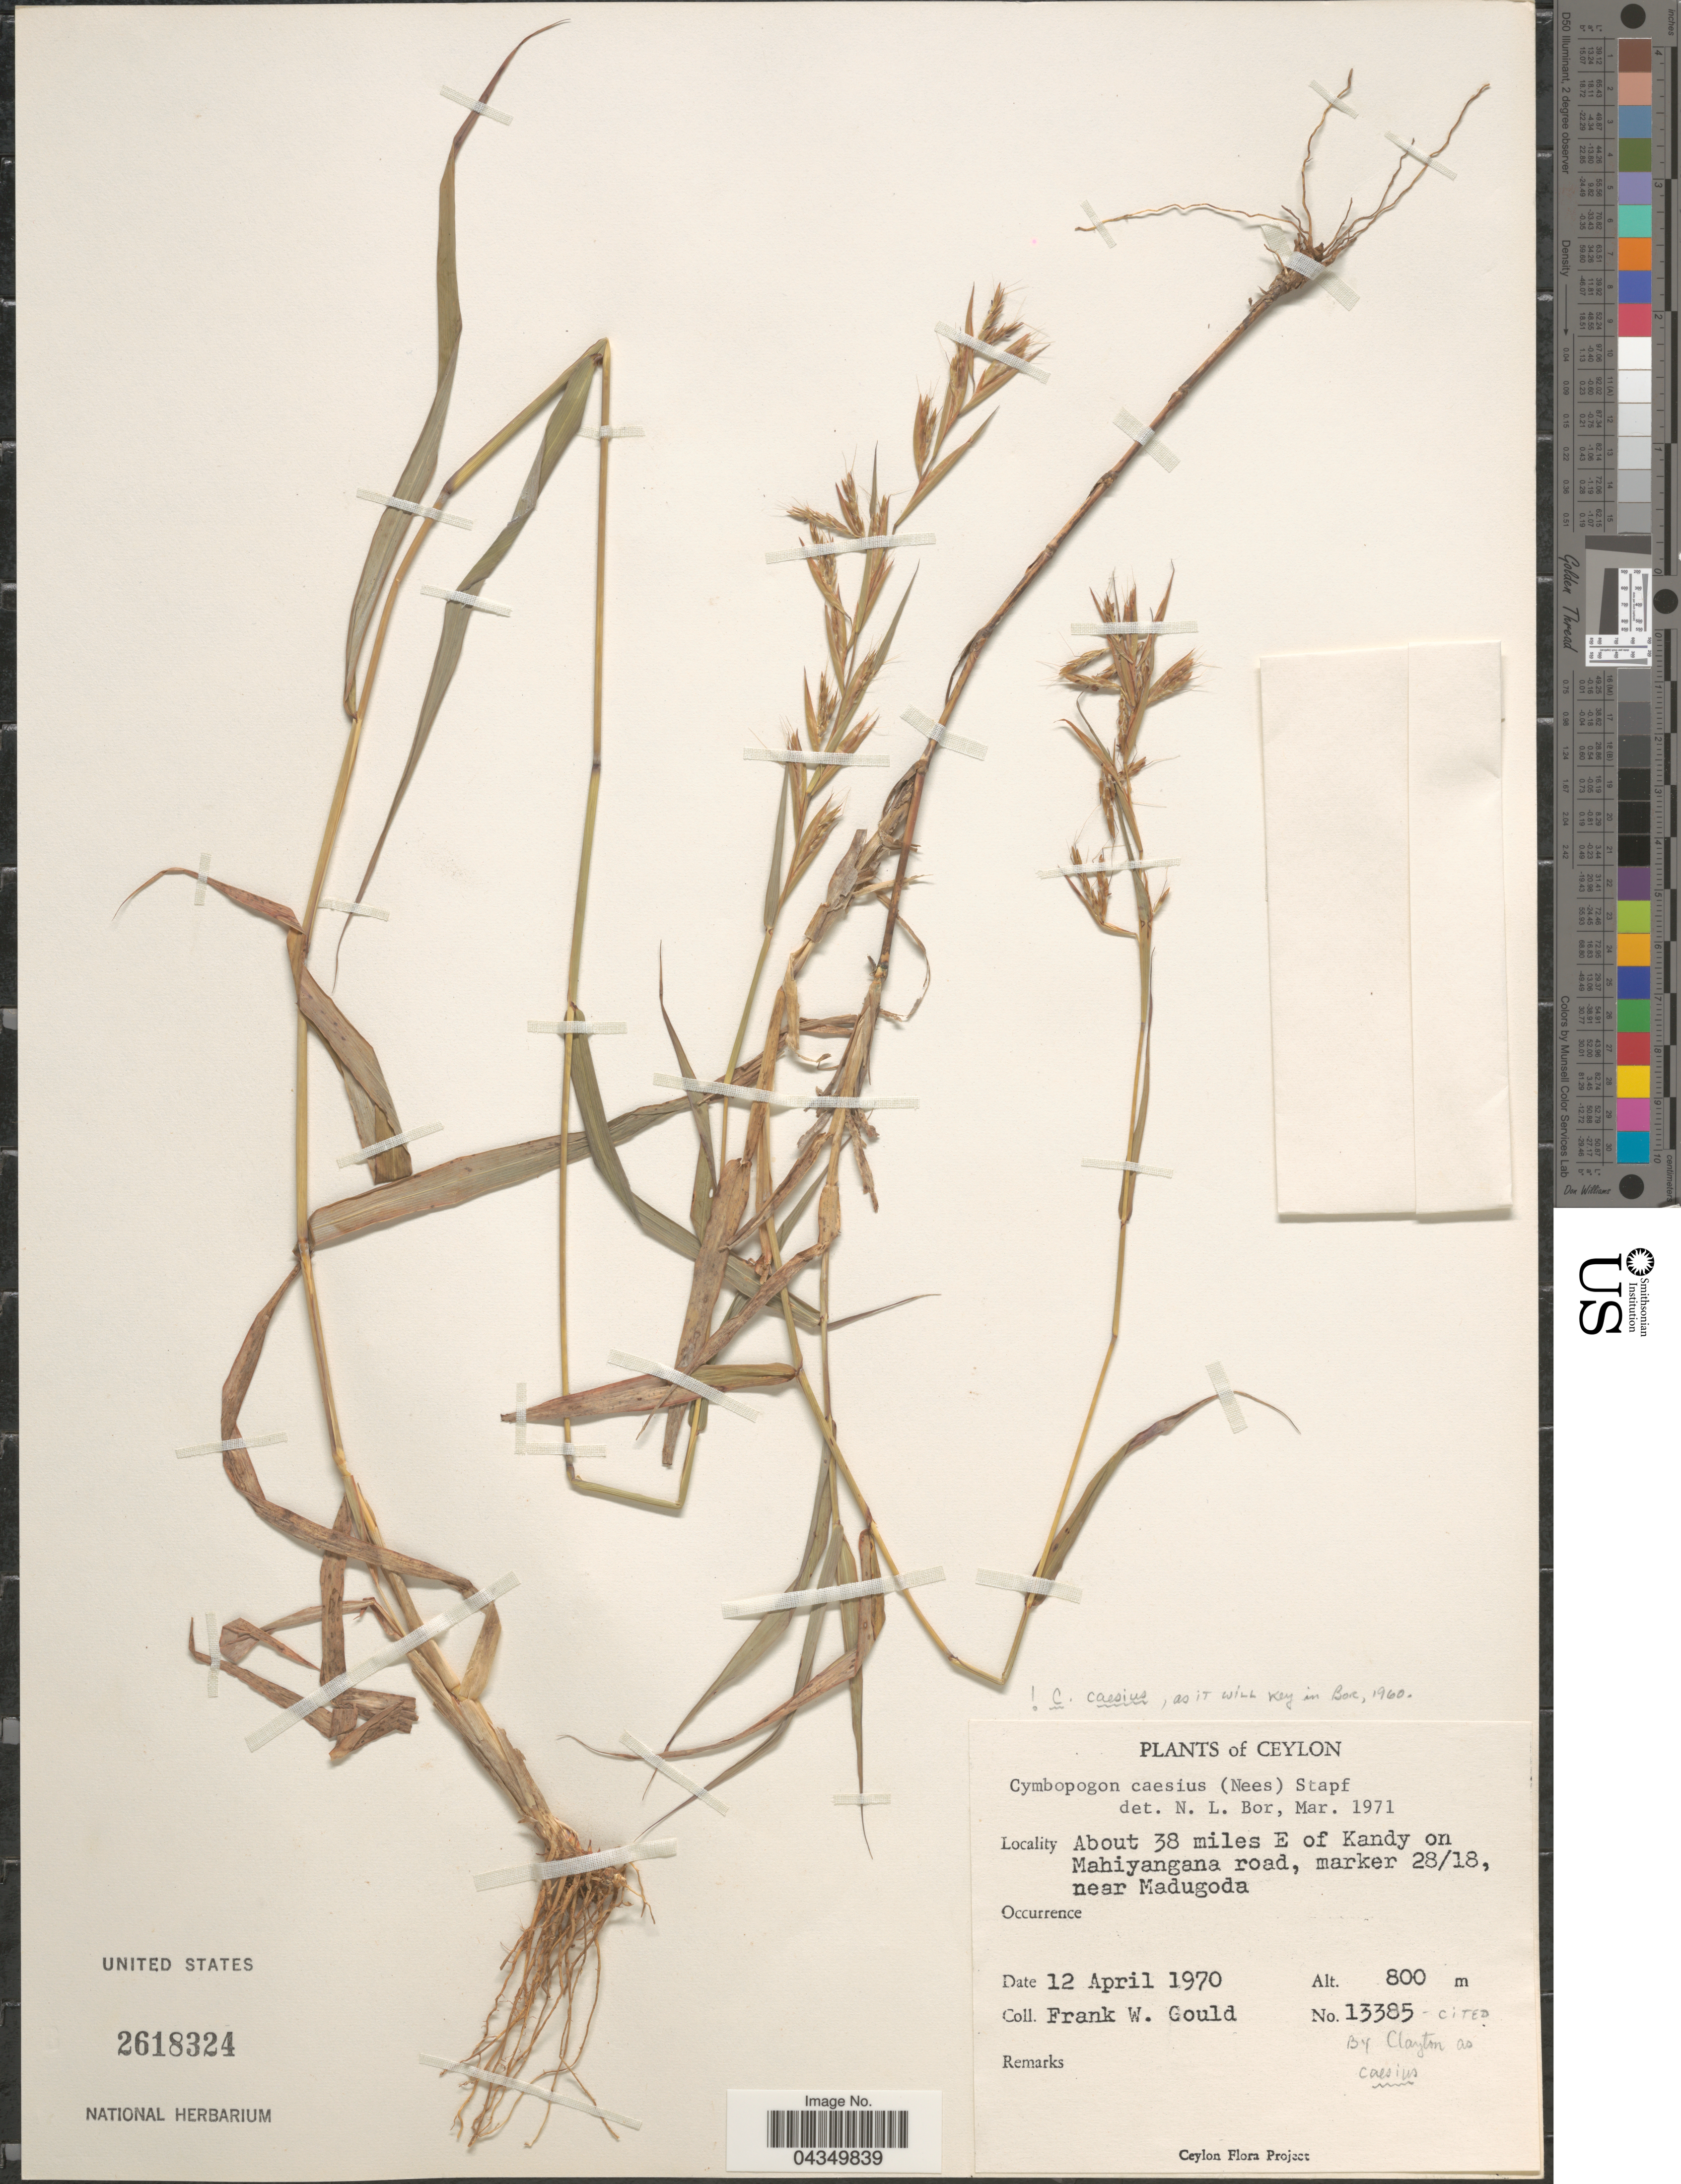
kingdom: Plantae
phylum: Tracheophyta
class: Liliopsida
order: Poales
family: Poaceae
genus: Cymbopogon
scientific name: Cymbopogon caesius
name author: (Nees ex Hook. & Arn.) Stapf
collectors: F. W. Gould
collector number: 13385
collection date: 1970-04-12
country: Sri Lanka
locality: Ceylon. About 38 miles E of Kandy on Mahiyangana road, marker 28/18, near Madugoda.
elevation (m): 800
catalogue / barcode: US 2618324